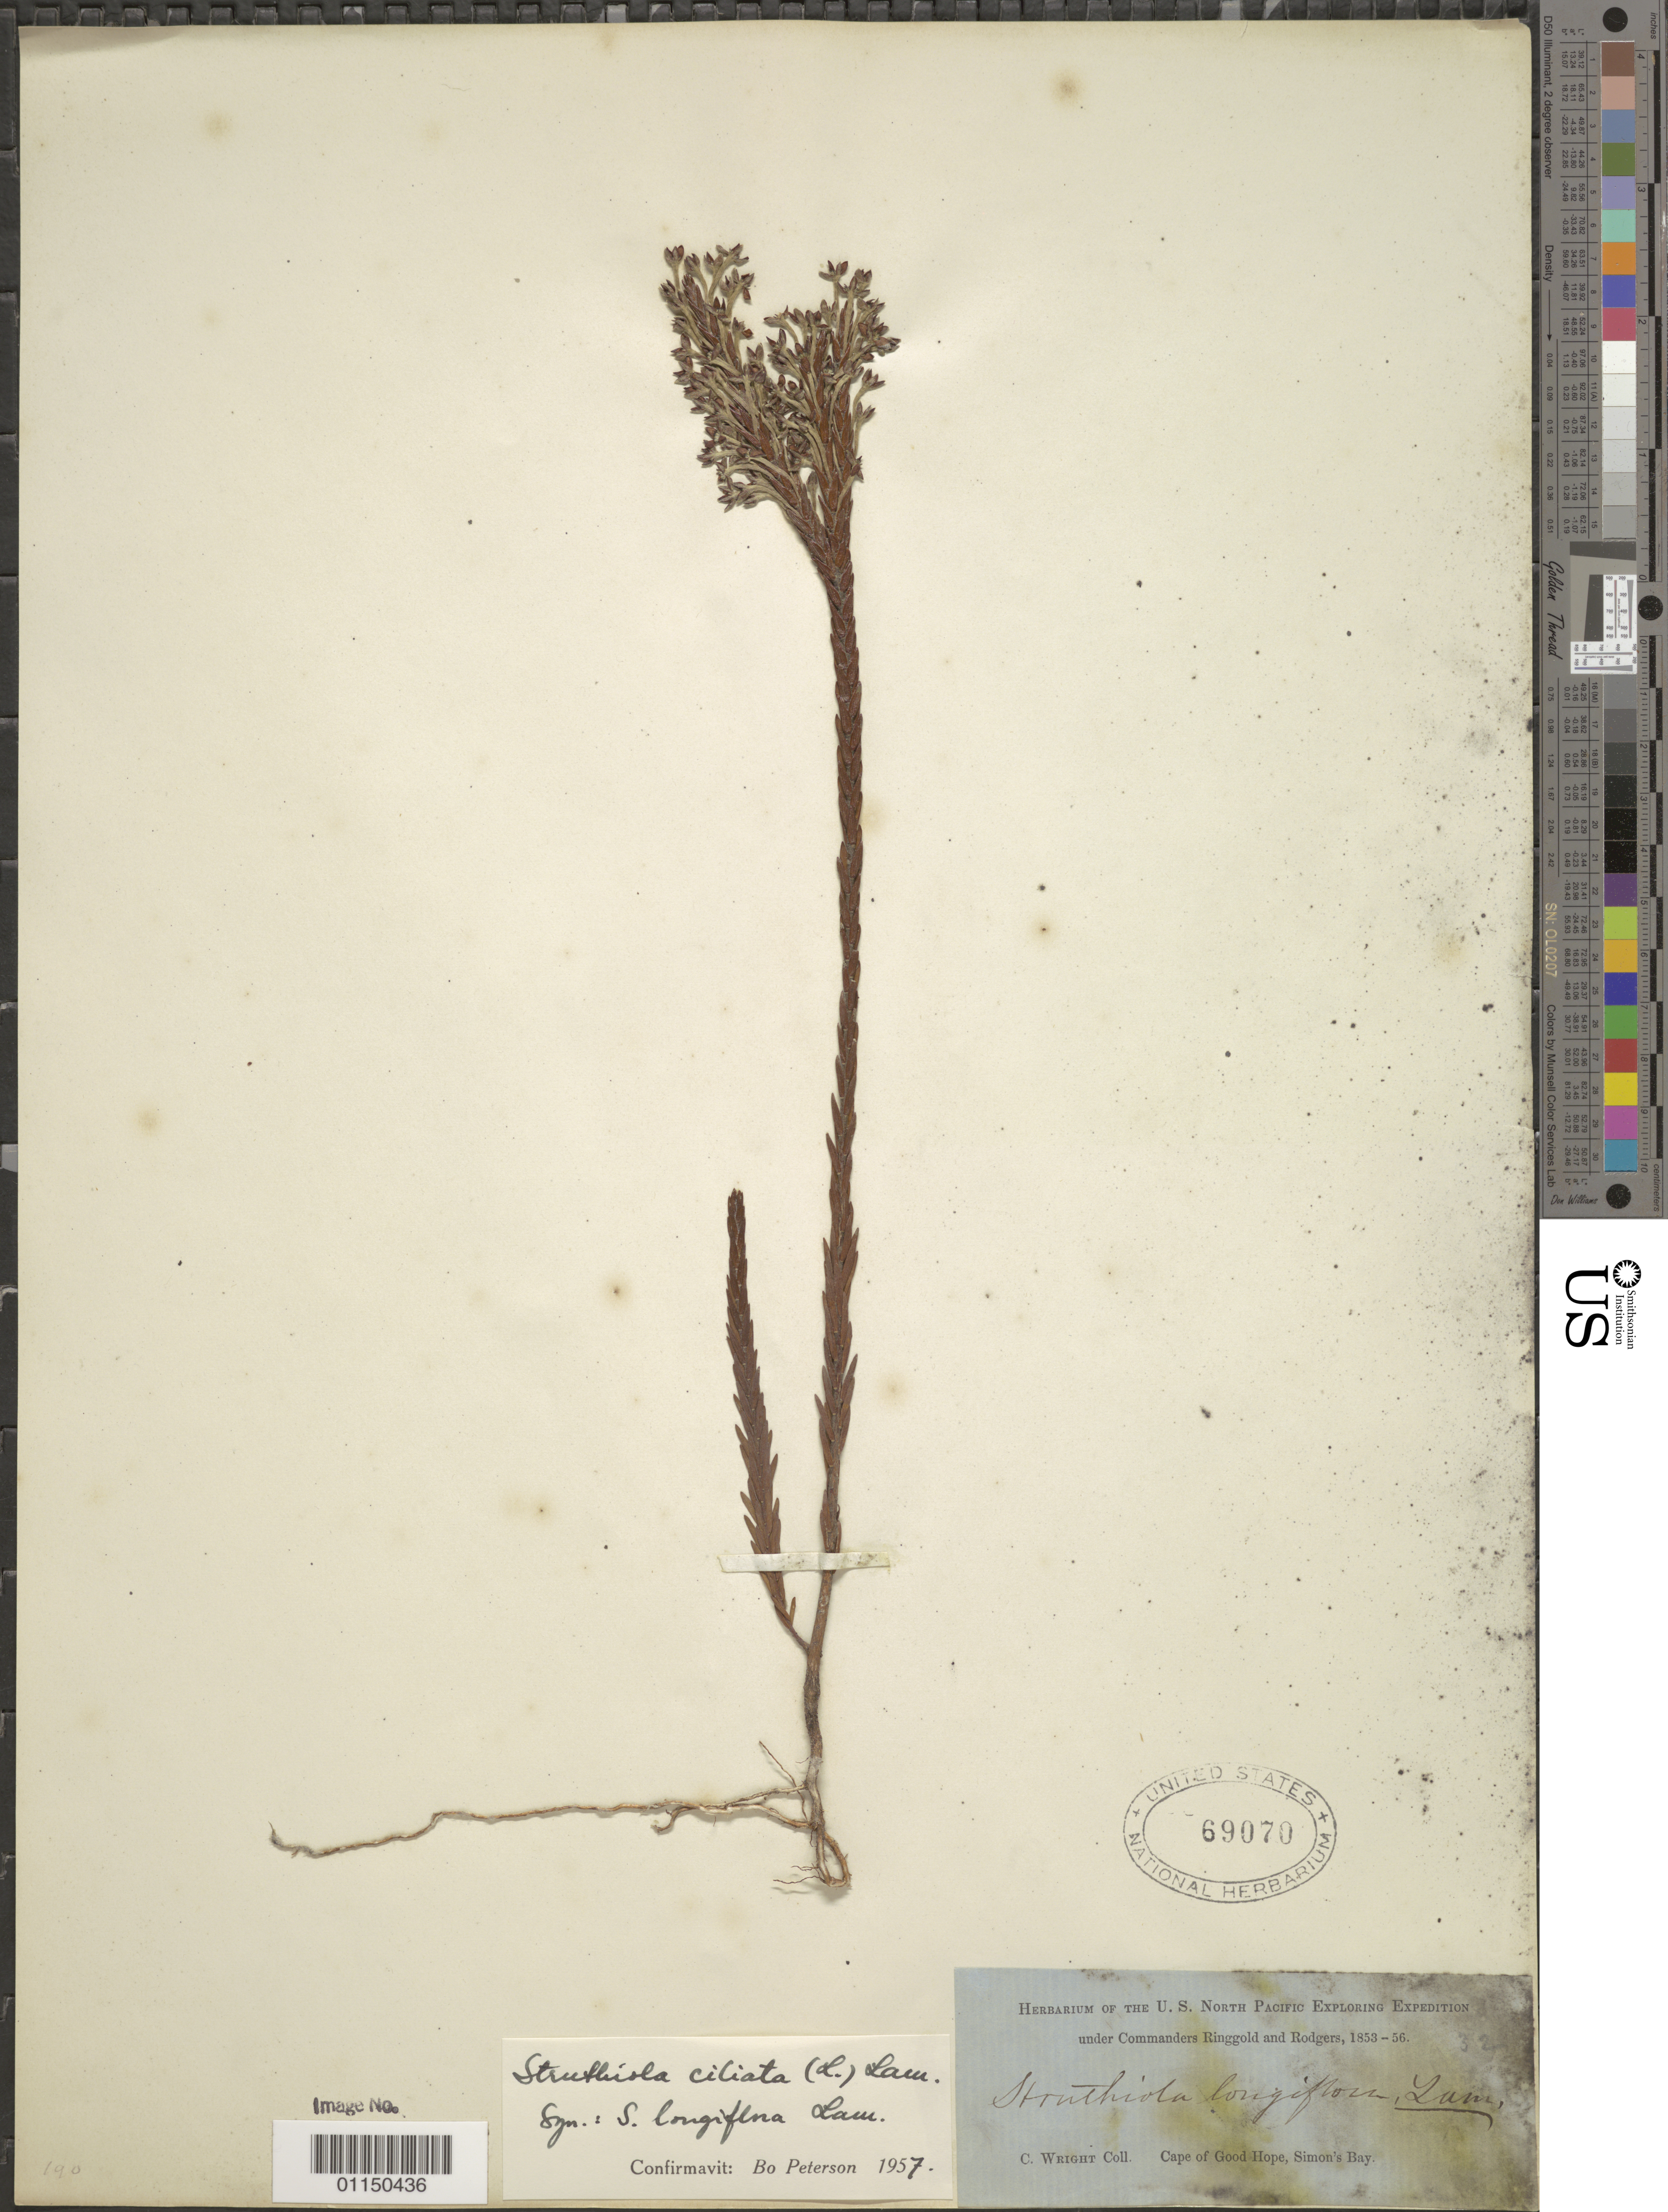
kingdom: Plantae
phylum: Tracheophyta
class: Magnoliopsida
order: Malvales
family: Thymelaeaceae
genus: Struthiola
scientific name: Struthiola ciliata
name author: (L.) Lam.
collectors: C. Wright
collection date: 1853/1856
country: South Africa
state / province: Western Cape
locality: Cape of Good Hope, Simon's Bay.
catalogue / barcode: US 69070